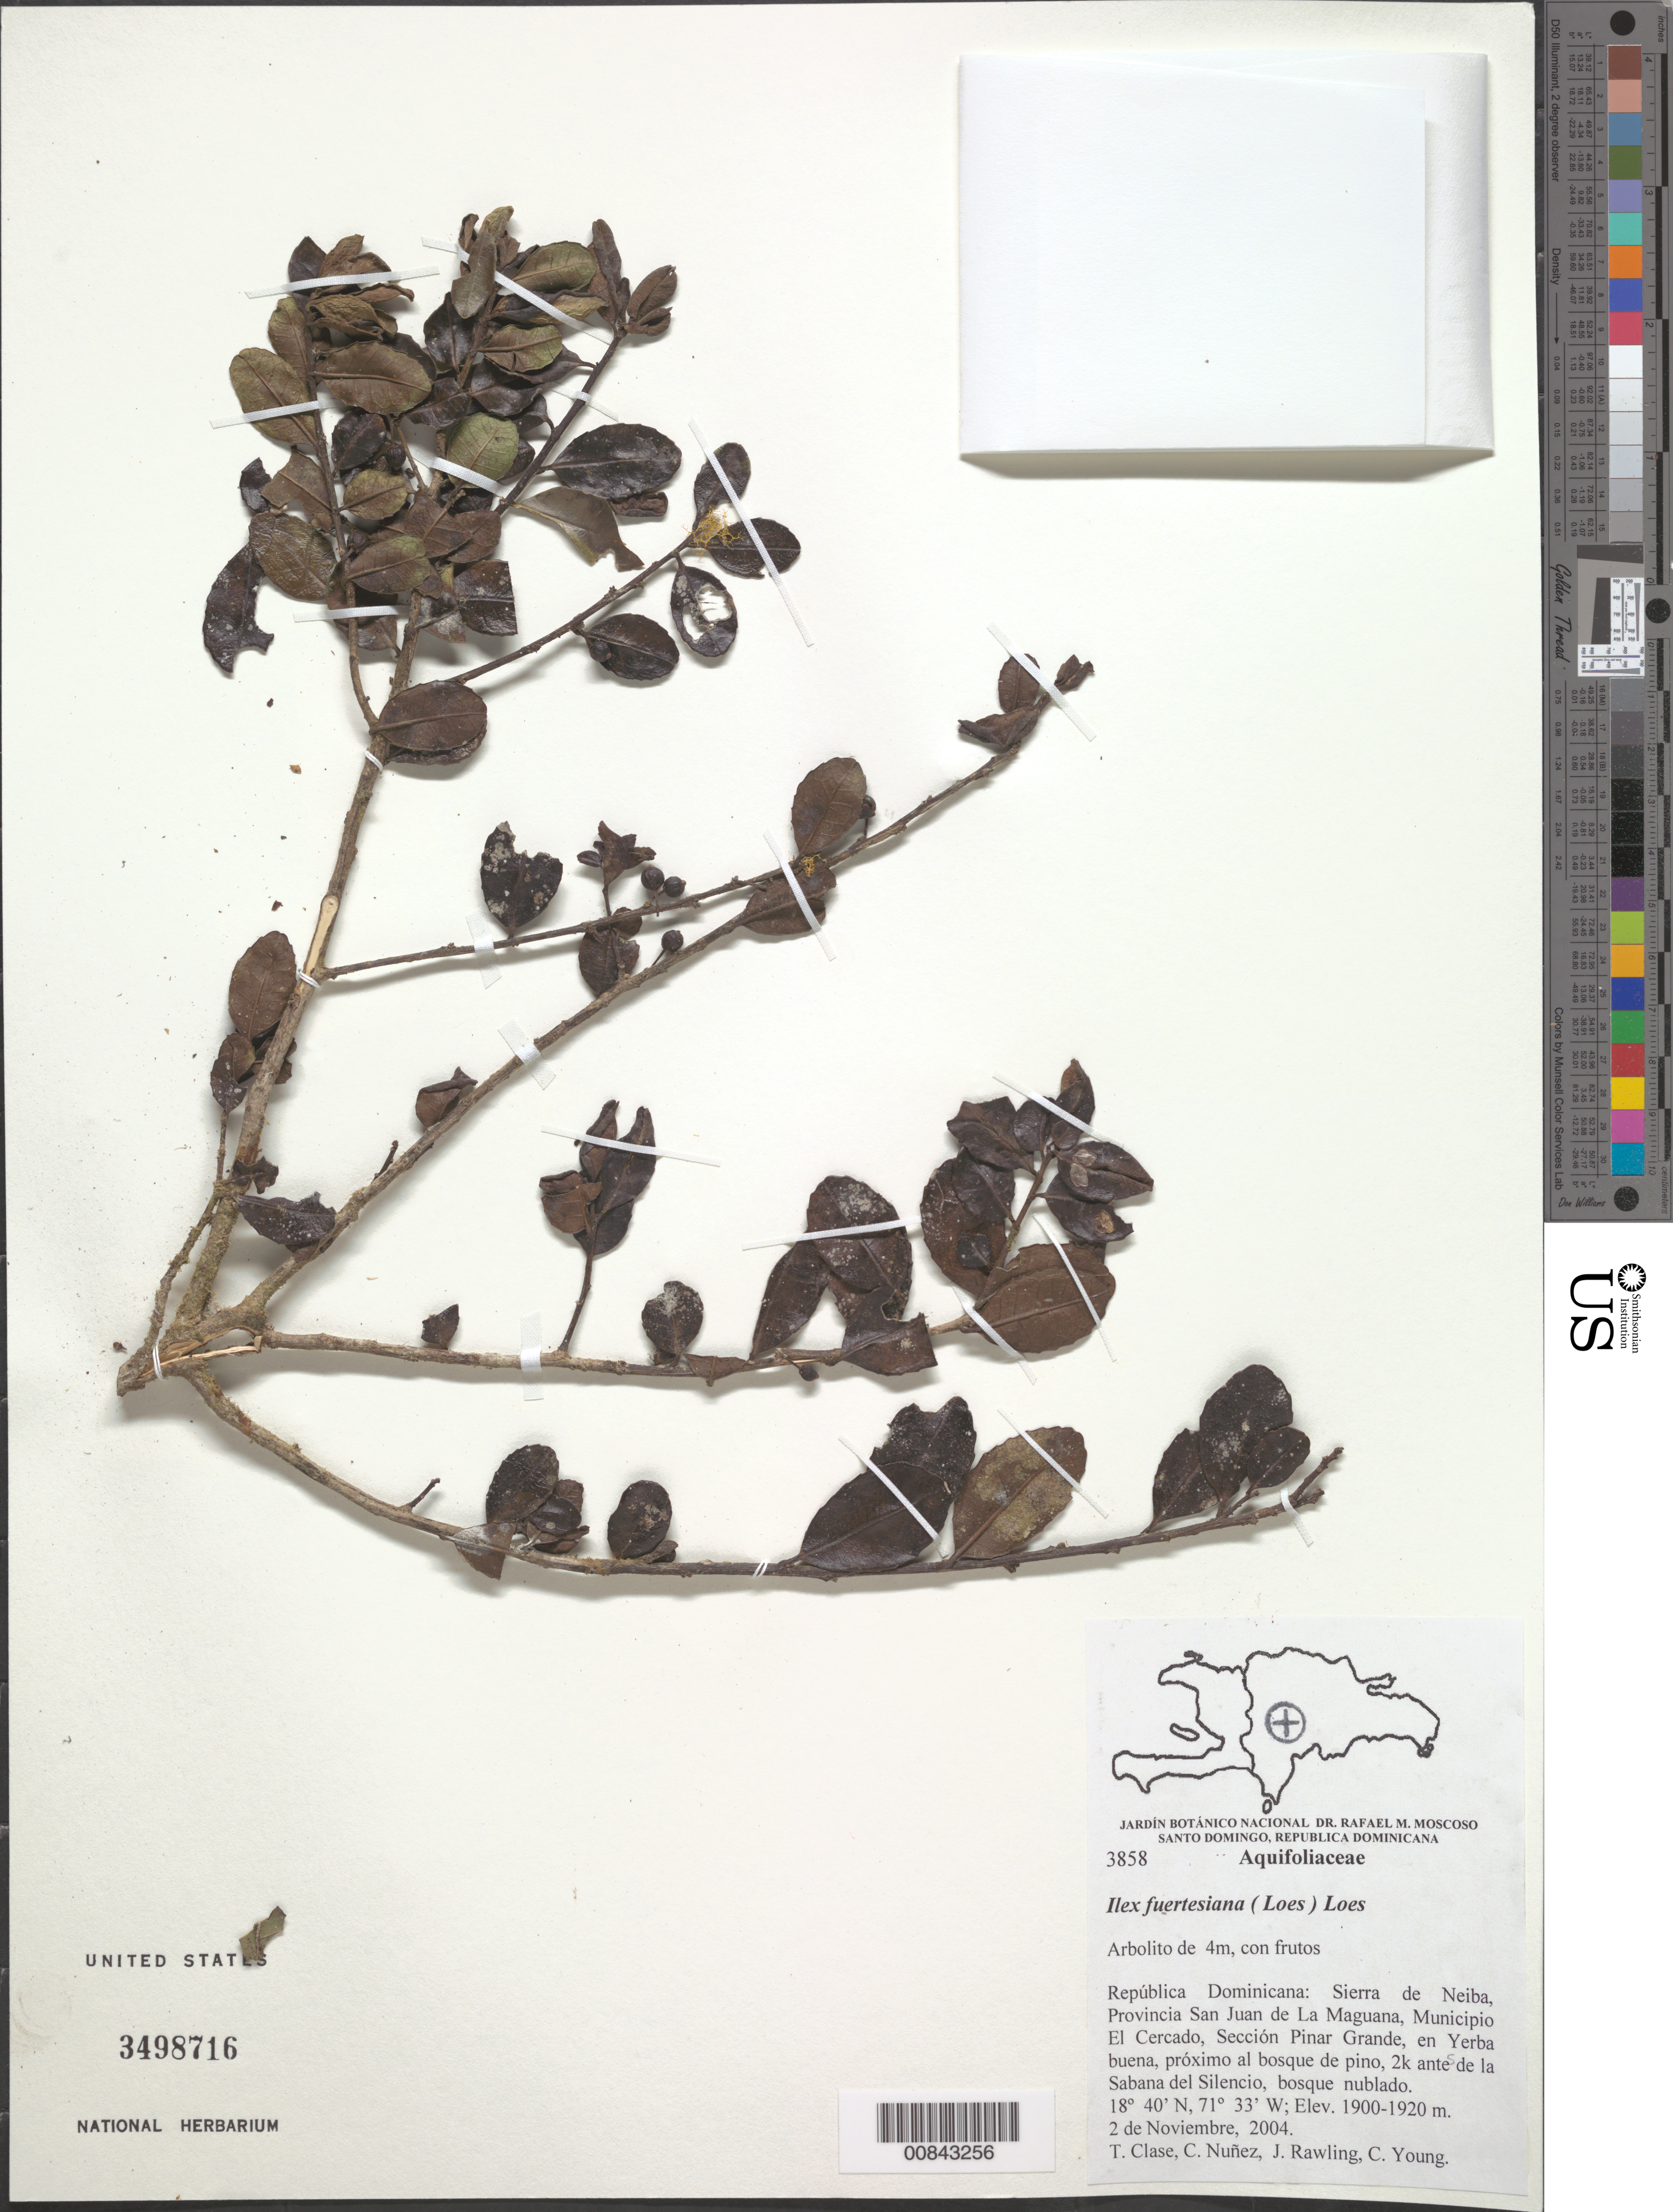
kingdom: Plantae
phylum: Tracheophyta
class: Magnoliopsida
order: Aquifoliales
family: Aquifoliaceae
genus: Ilex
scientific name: Ilex fuertesiana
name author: (Loes.) Loes.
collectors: T. Clase, C. Nunez, J. Rawling & C. Young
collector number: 3858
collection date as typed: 02 Nov 2004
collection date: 2004-11-02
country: Dominican Republic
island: Hispaniola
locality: Sierra de Neiba, Prov. San Juan de La Maguana, Mun. El Cercado, Sección Pinar Grande Paraje La Navaja (Yerba buena), próximo al pinar 2k, ante de la Sabana del Silencio.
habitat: Bosque nublado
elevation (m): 1900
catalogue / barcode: US 3498716